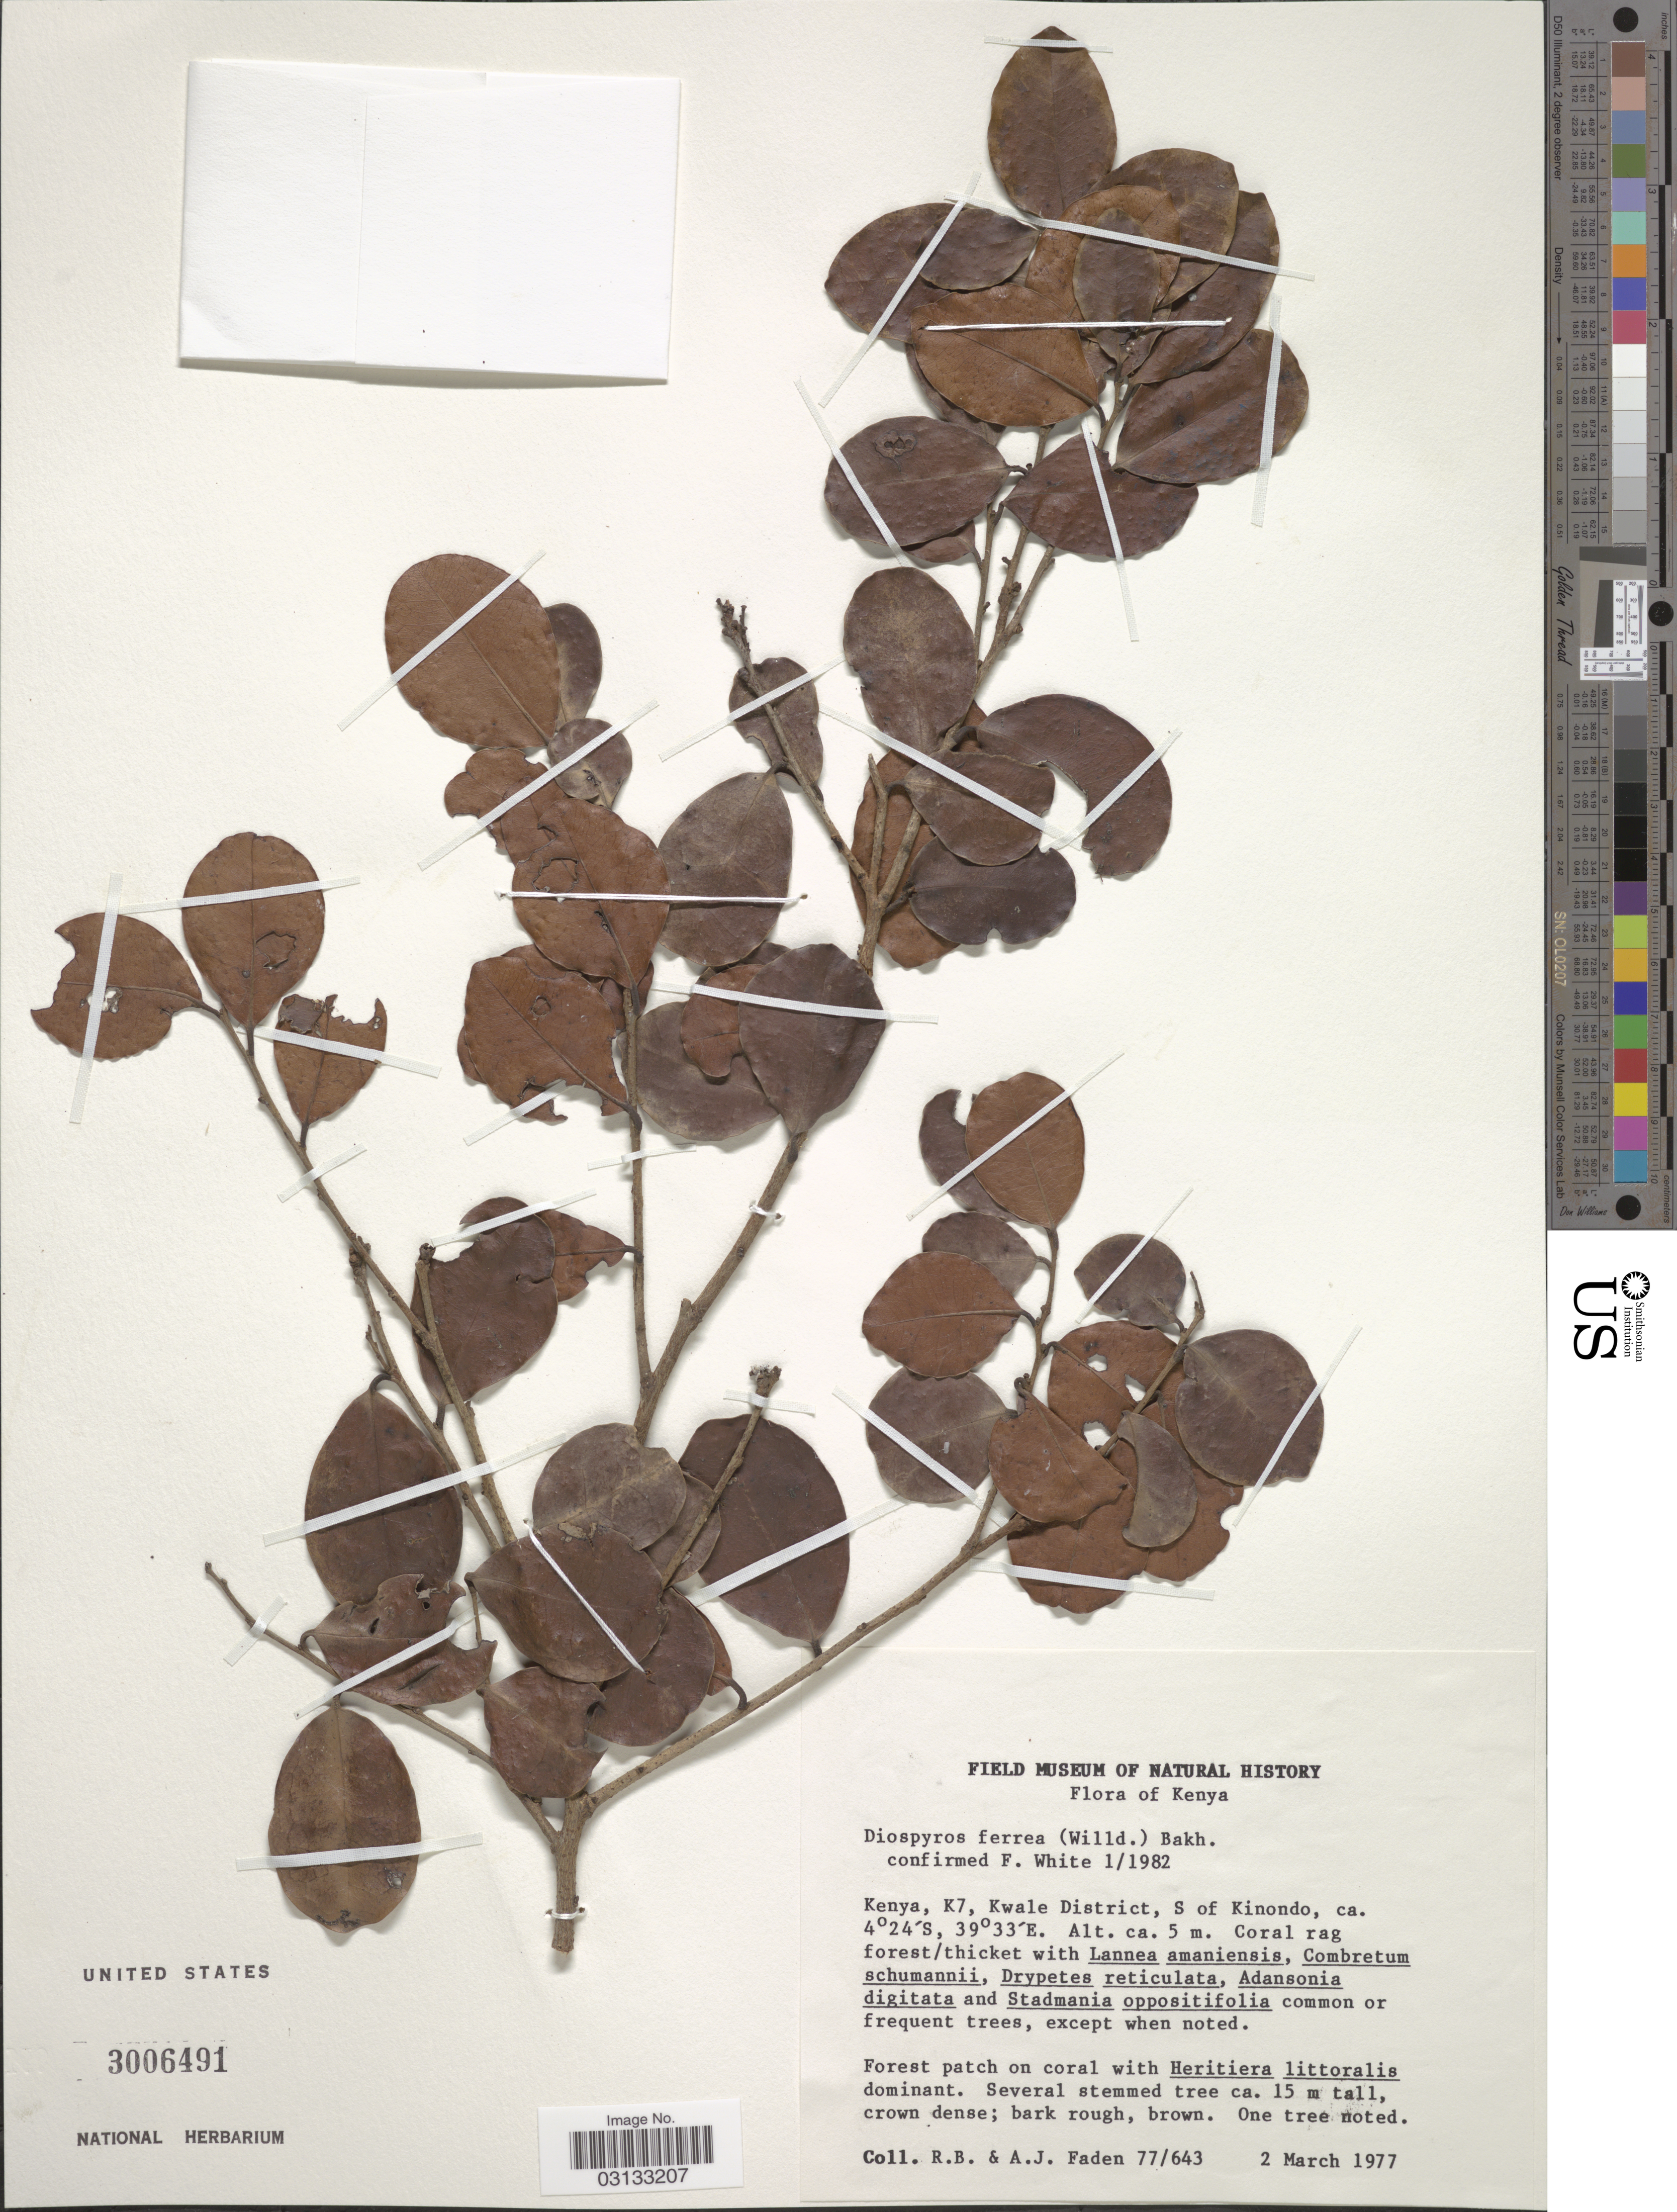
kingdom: Plantae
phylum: Tracheophyta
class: Magnoliopsida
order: Ericales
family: Ebenaceae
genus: Diospyros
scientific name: Diospyros ferrea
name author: (Willd.) Bakh.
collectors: R. B. Faden & A. J. Faden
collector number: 77/643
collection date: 1977-03-02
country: Kenya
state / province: Kwale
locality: K7, Kwale District, S of Kinondo.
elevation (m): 5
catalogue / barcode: US 3006491